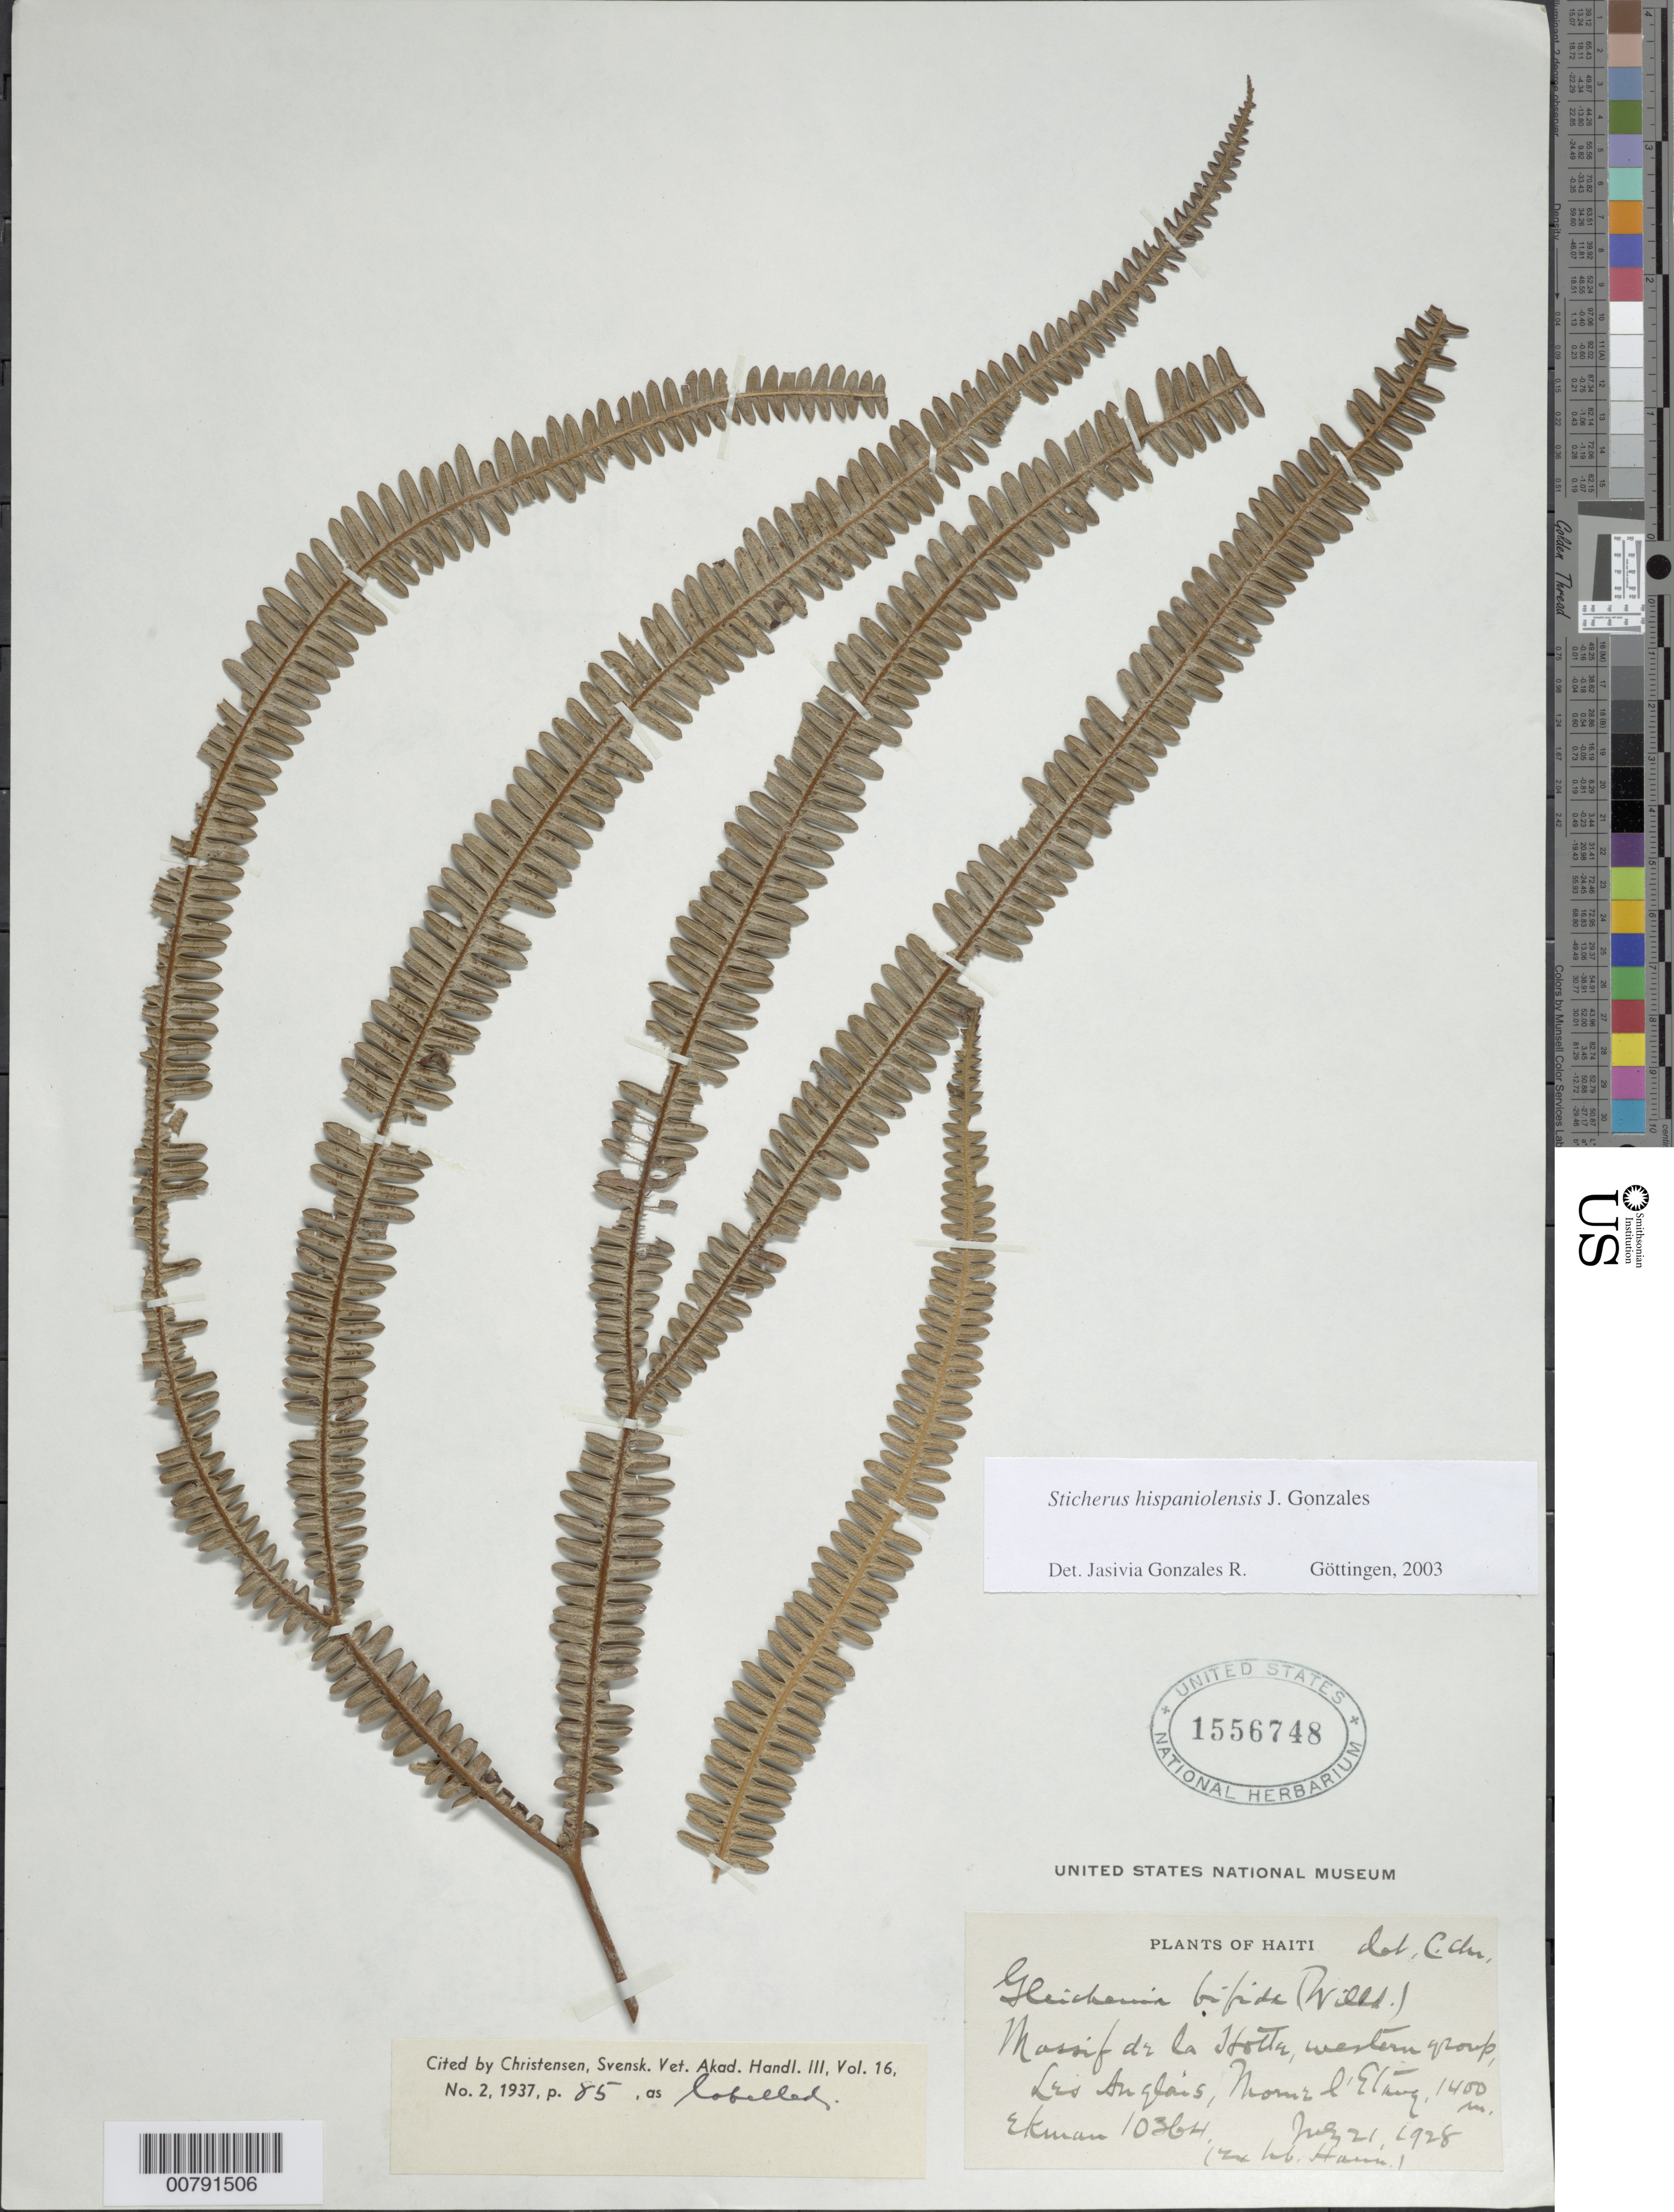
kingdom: Plantae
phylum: Tracheophyta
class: Polypodiopsida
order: Gleicheniales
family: Gleicheniaceae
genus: Sticherus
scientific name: Sticherus hispaniolensis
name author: J. Gonzales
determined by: Gonzales R., J.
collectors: E. L. Ekman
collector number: H 10364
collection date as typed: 21 Jul 1928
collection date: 1928-07-21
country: Haiti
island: Hispaniola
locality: Massif de la Hotte, western group, Les Anglais, Morne d'Etang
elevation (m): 1400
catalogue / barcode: US 1556748